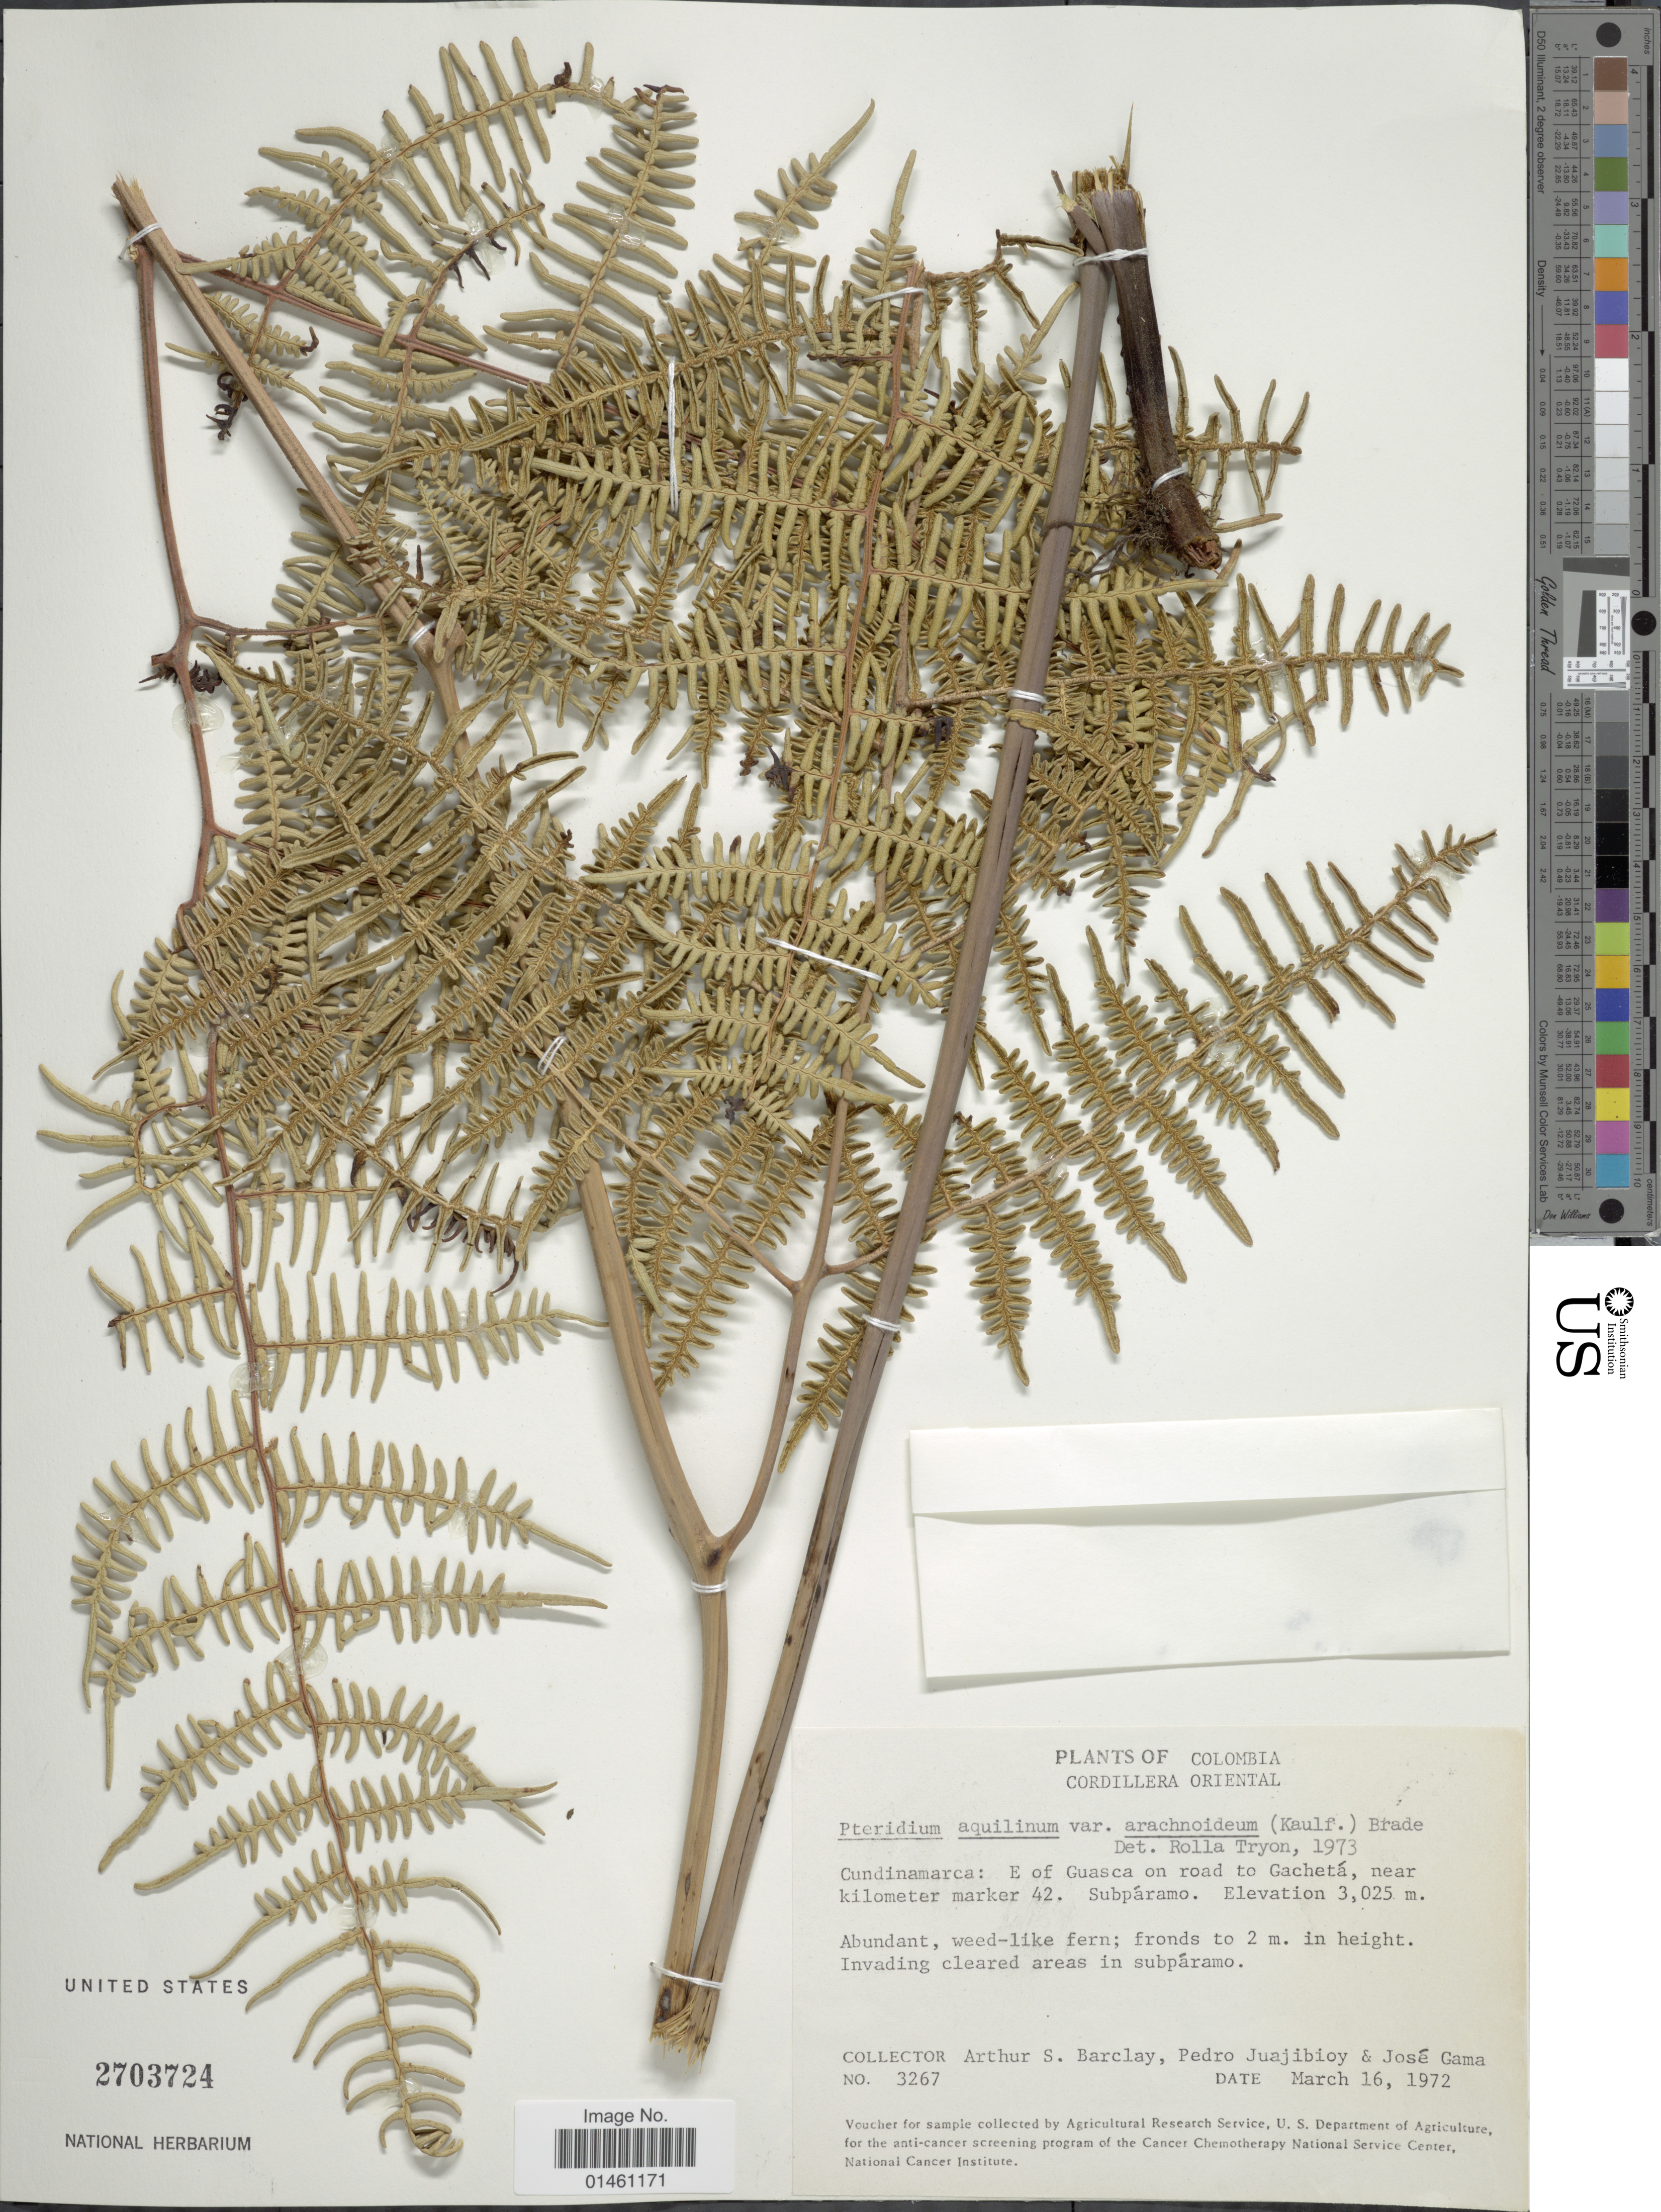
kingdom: Plantae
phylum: Tracheophyta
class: Polypodiopsida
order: Polypodiales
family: Dennstaedtiaceae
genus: Pteridium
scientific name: Pteridium aquilinum var. arachnoideum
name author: (Kaulf.) Herter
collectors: A. S. Barclay, P. Juajibioy & J. Gama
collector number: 3267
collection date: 1972-03-16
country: Colombia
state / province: Cundinamarca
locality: Cordillera Oriental, Cundinamarca: E of Guasca on road to Gachetá, near kilometer marker 42, subpáramo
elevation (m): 3025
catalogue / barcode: US 2703724